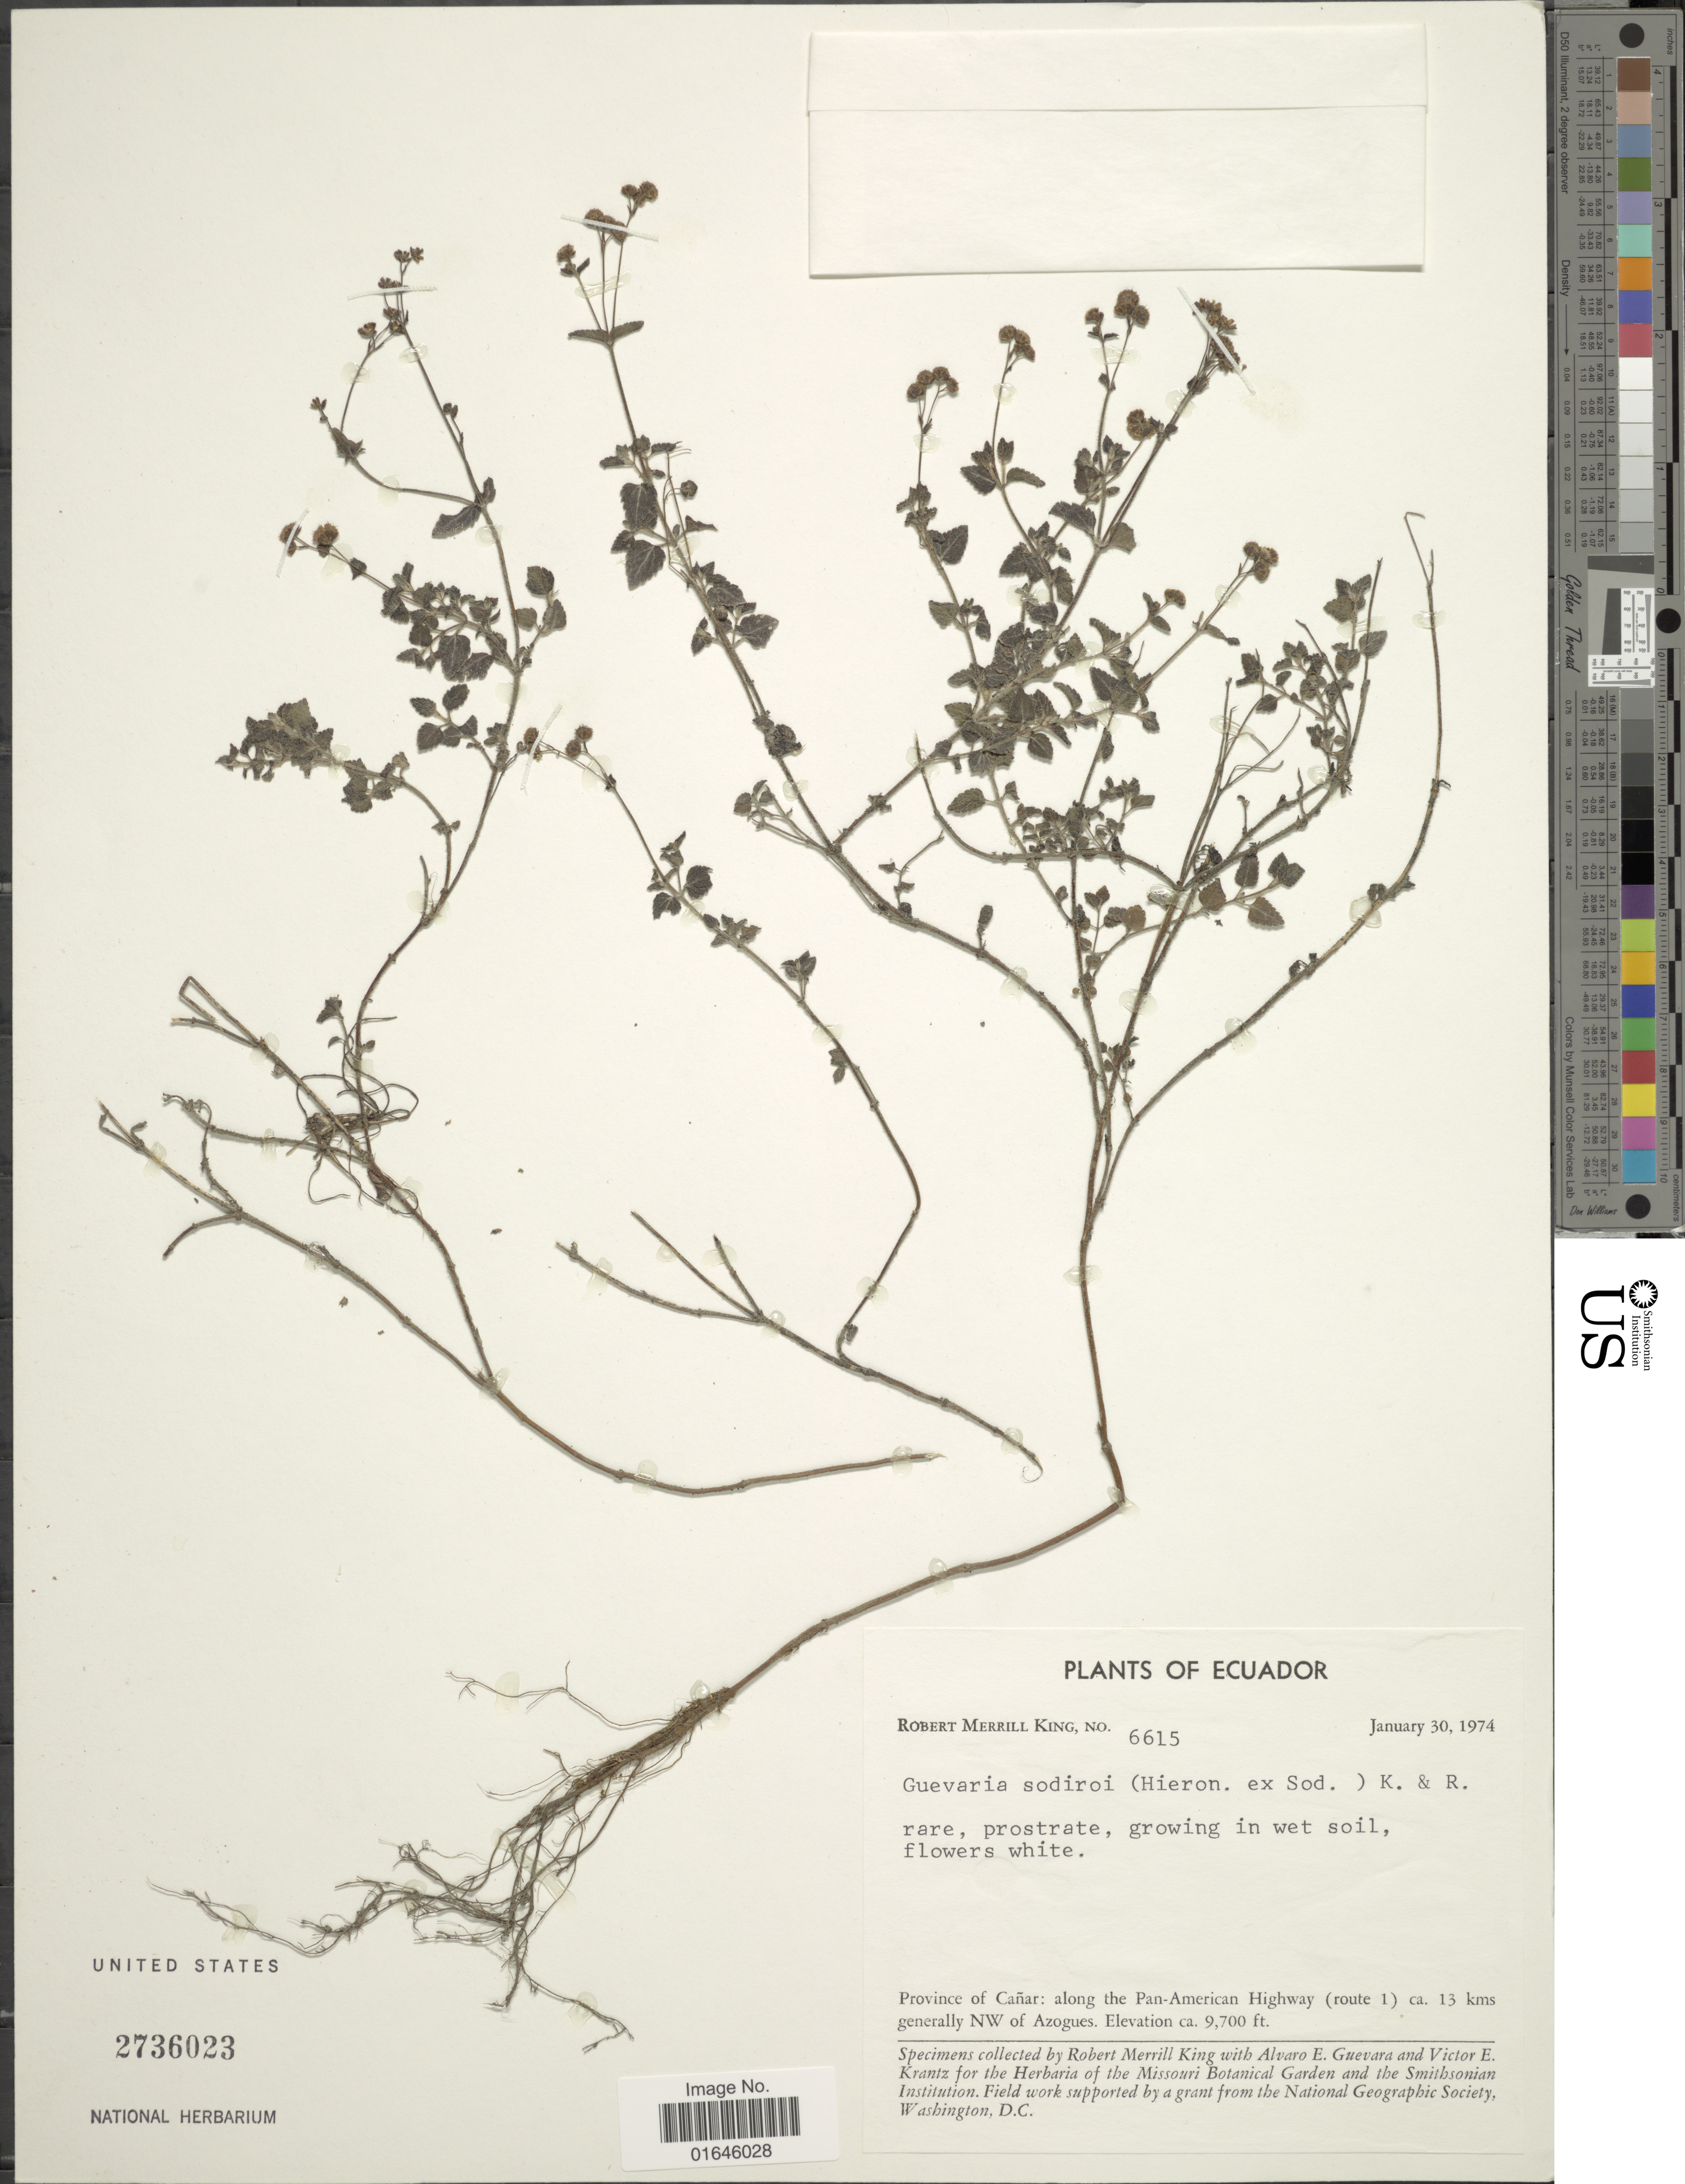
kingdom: Plantae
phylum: Tracheophyta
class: Magnoliopsida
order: Asterales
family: Asteraceae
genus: Guevaria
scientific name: Guevaria sodiroi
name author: (Hieron. in Sodiro) R.M. King & H. Rob.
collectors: R. M. King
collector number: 6615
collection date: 1974-01-30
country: Ecuador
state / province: Cañar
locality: Along the Pan-American Highway (route 1) ca. 13 kms generally NW of Azogues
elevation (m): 2957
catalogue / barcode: US 2736023